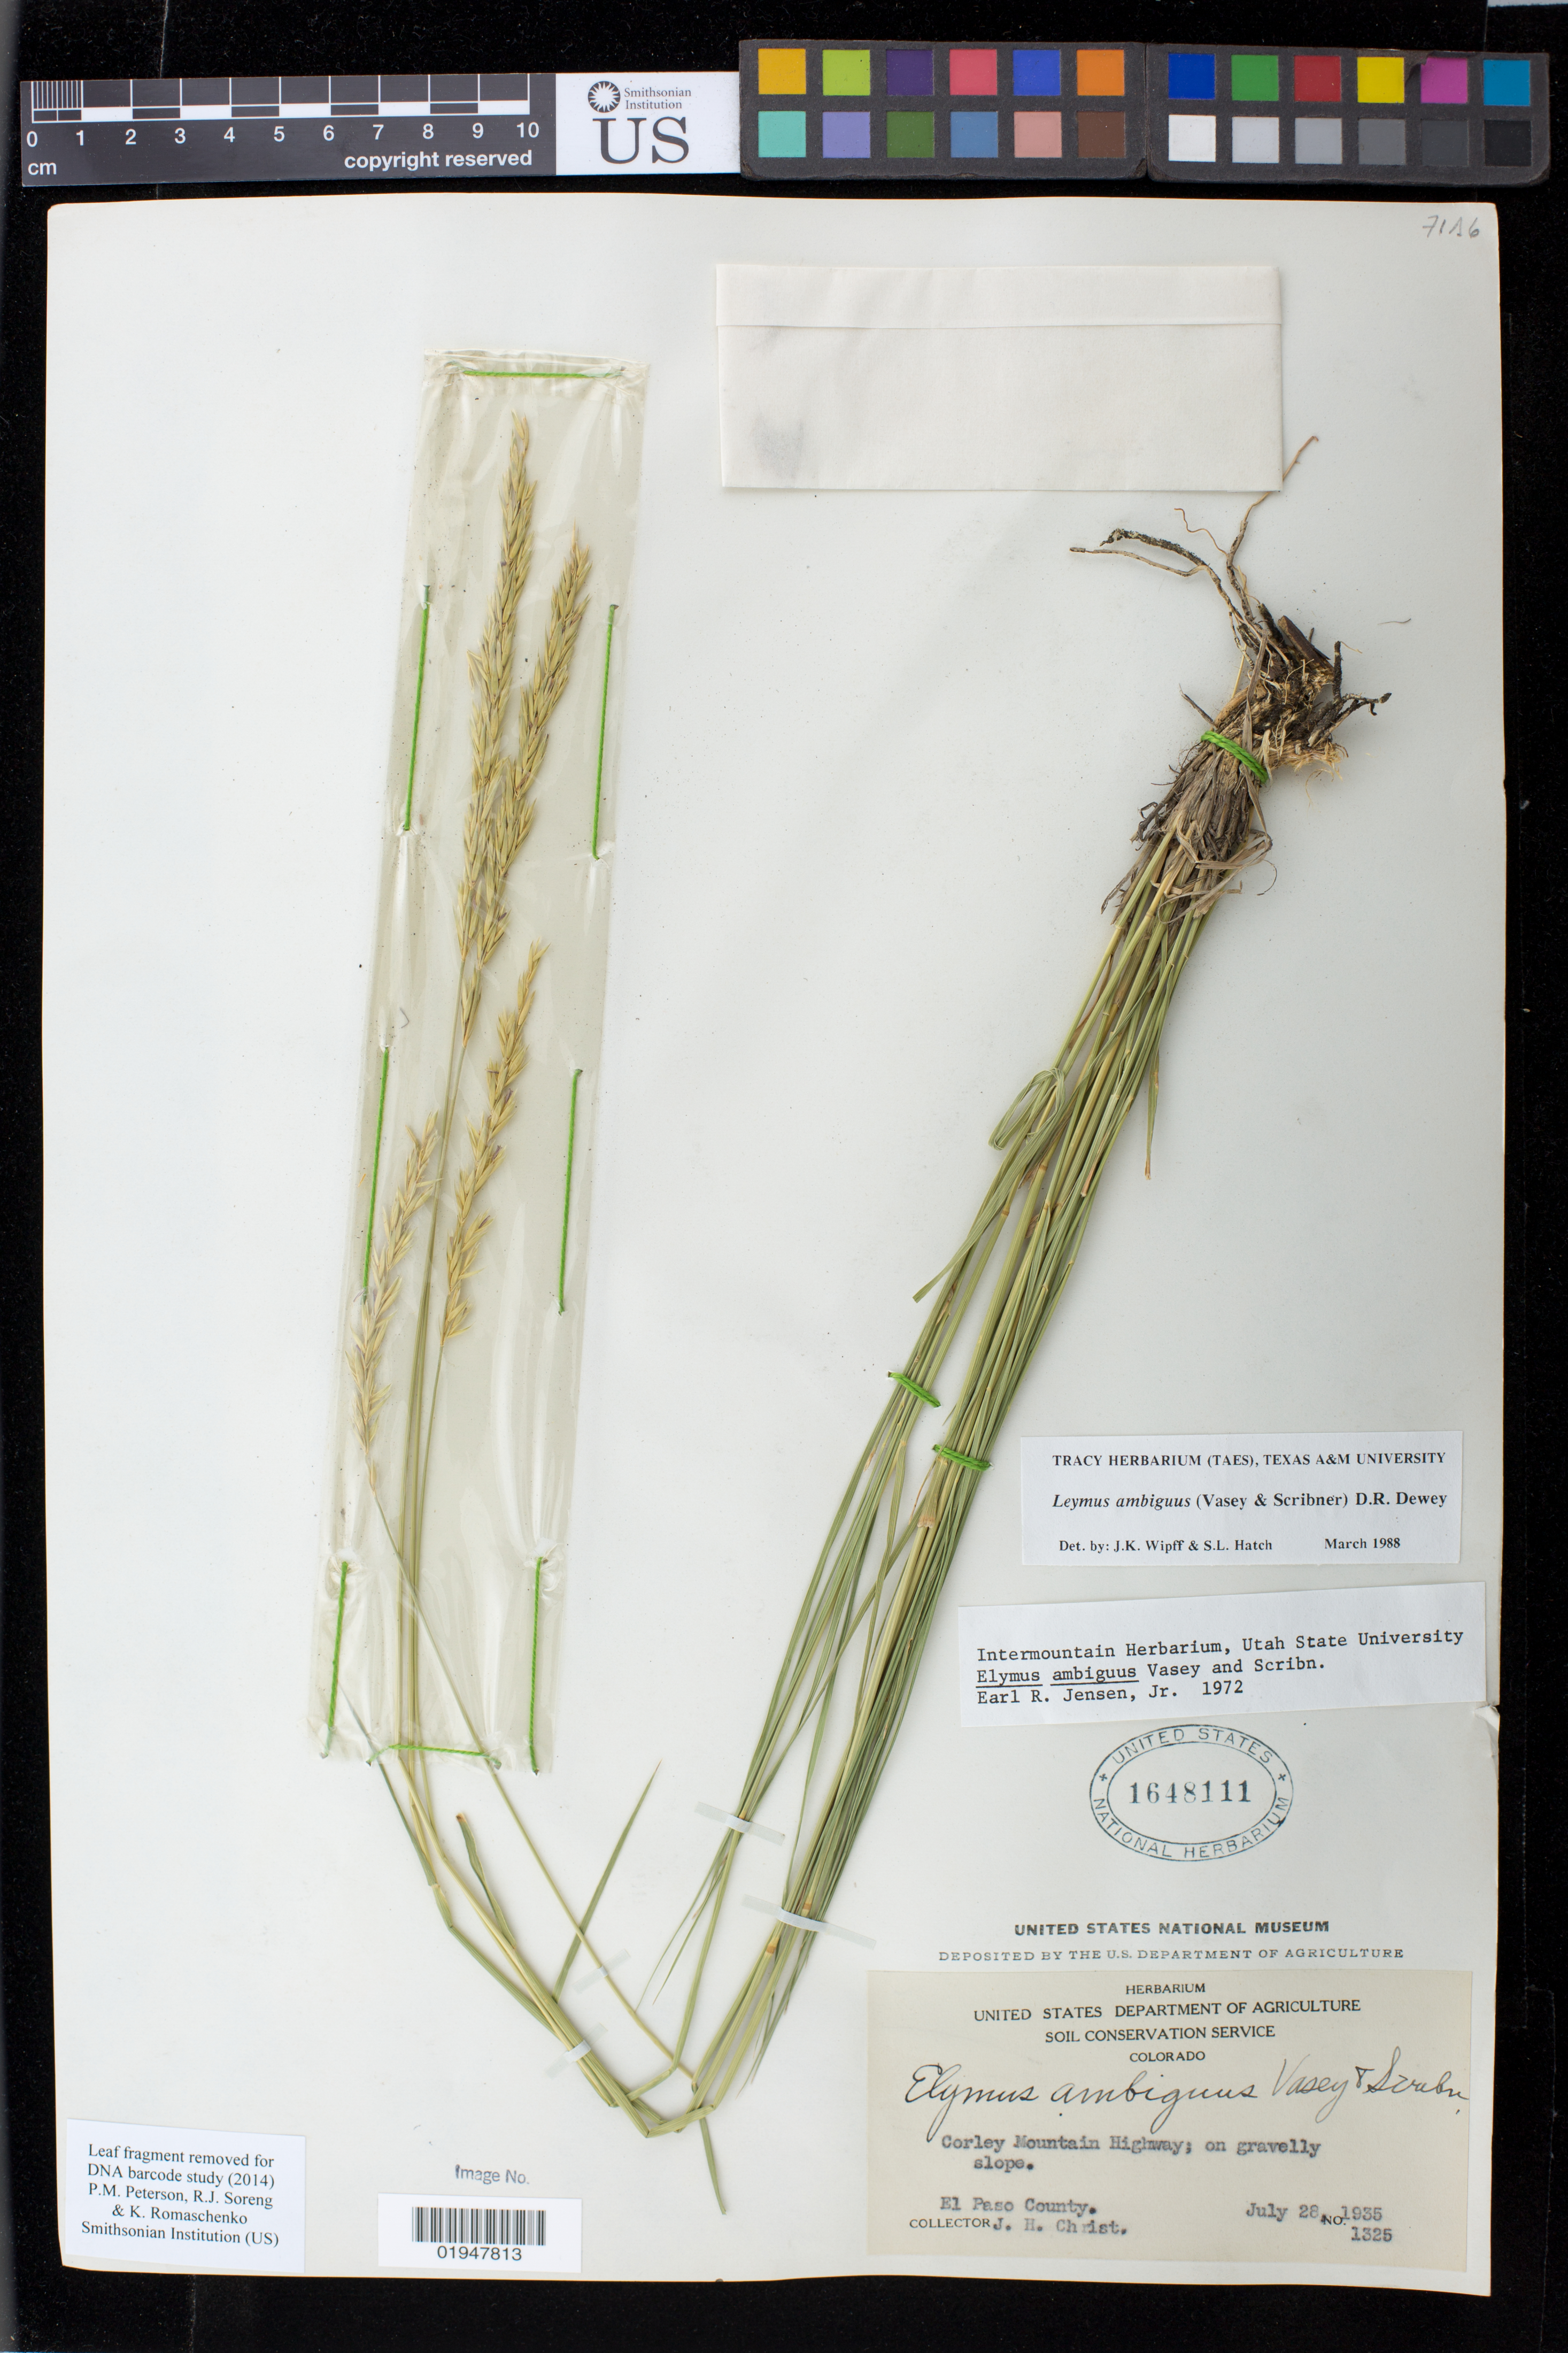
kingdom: Plantae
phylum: Tracheophyta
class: Liliopsida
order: Poales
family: Poaceae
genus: Leymus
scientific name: Leymus ambiguus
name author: (Vasey & Scribn.) Dewey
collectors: J. H. Christ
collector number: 1325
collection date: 1935-07-28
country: United States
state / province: Colorado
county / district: El Paso County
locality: Corley Mountain Highway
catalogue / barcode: US 1648111